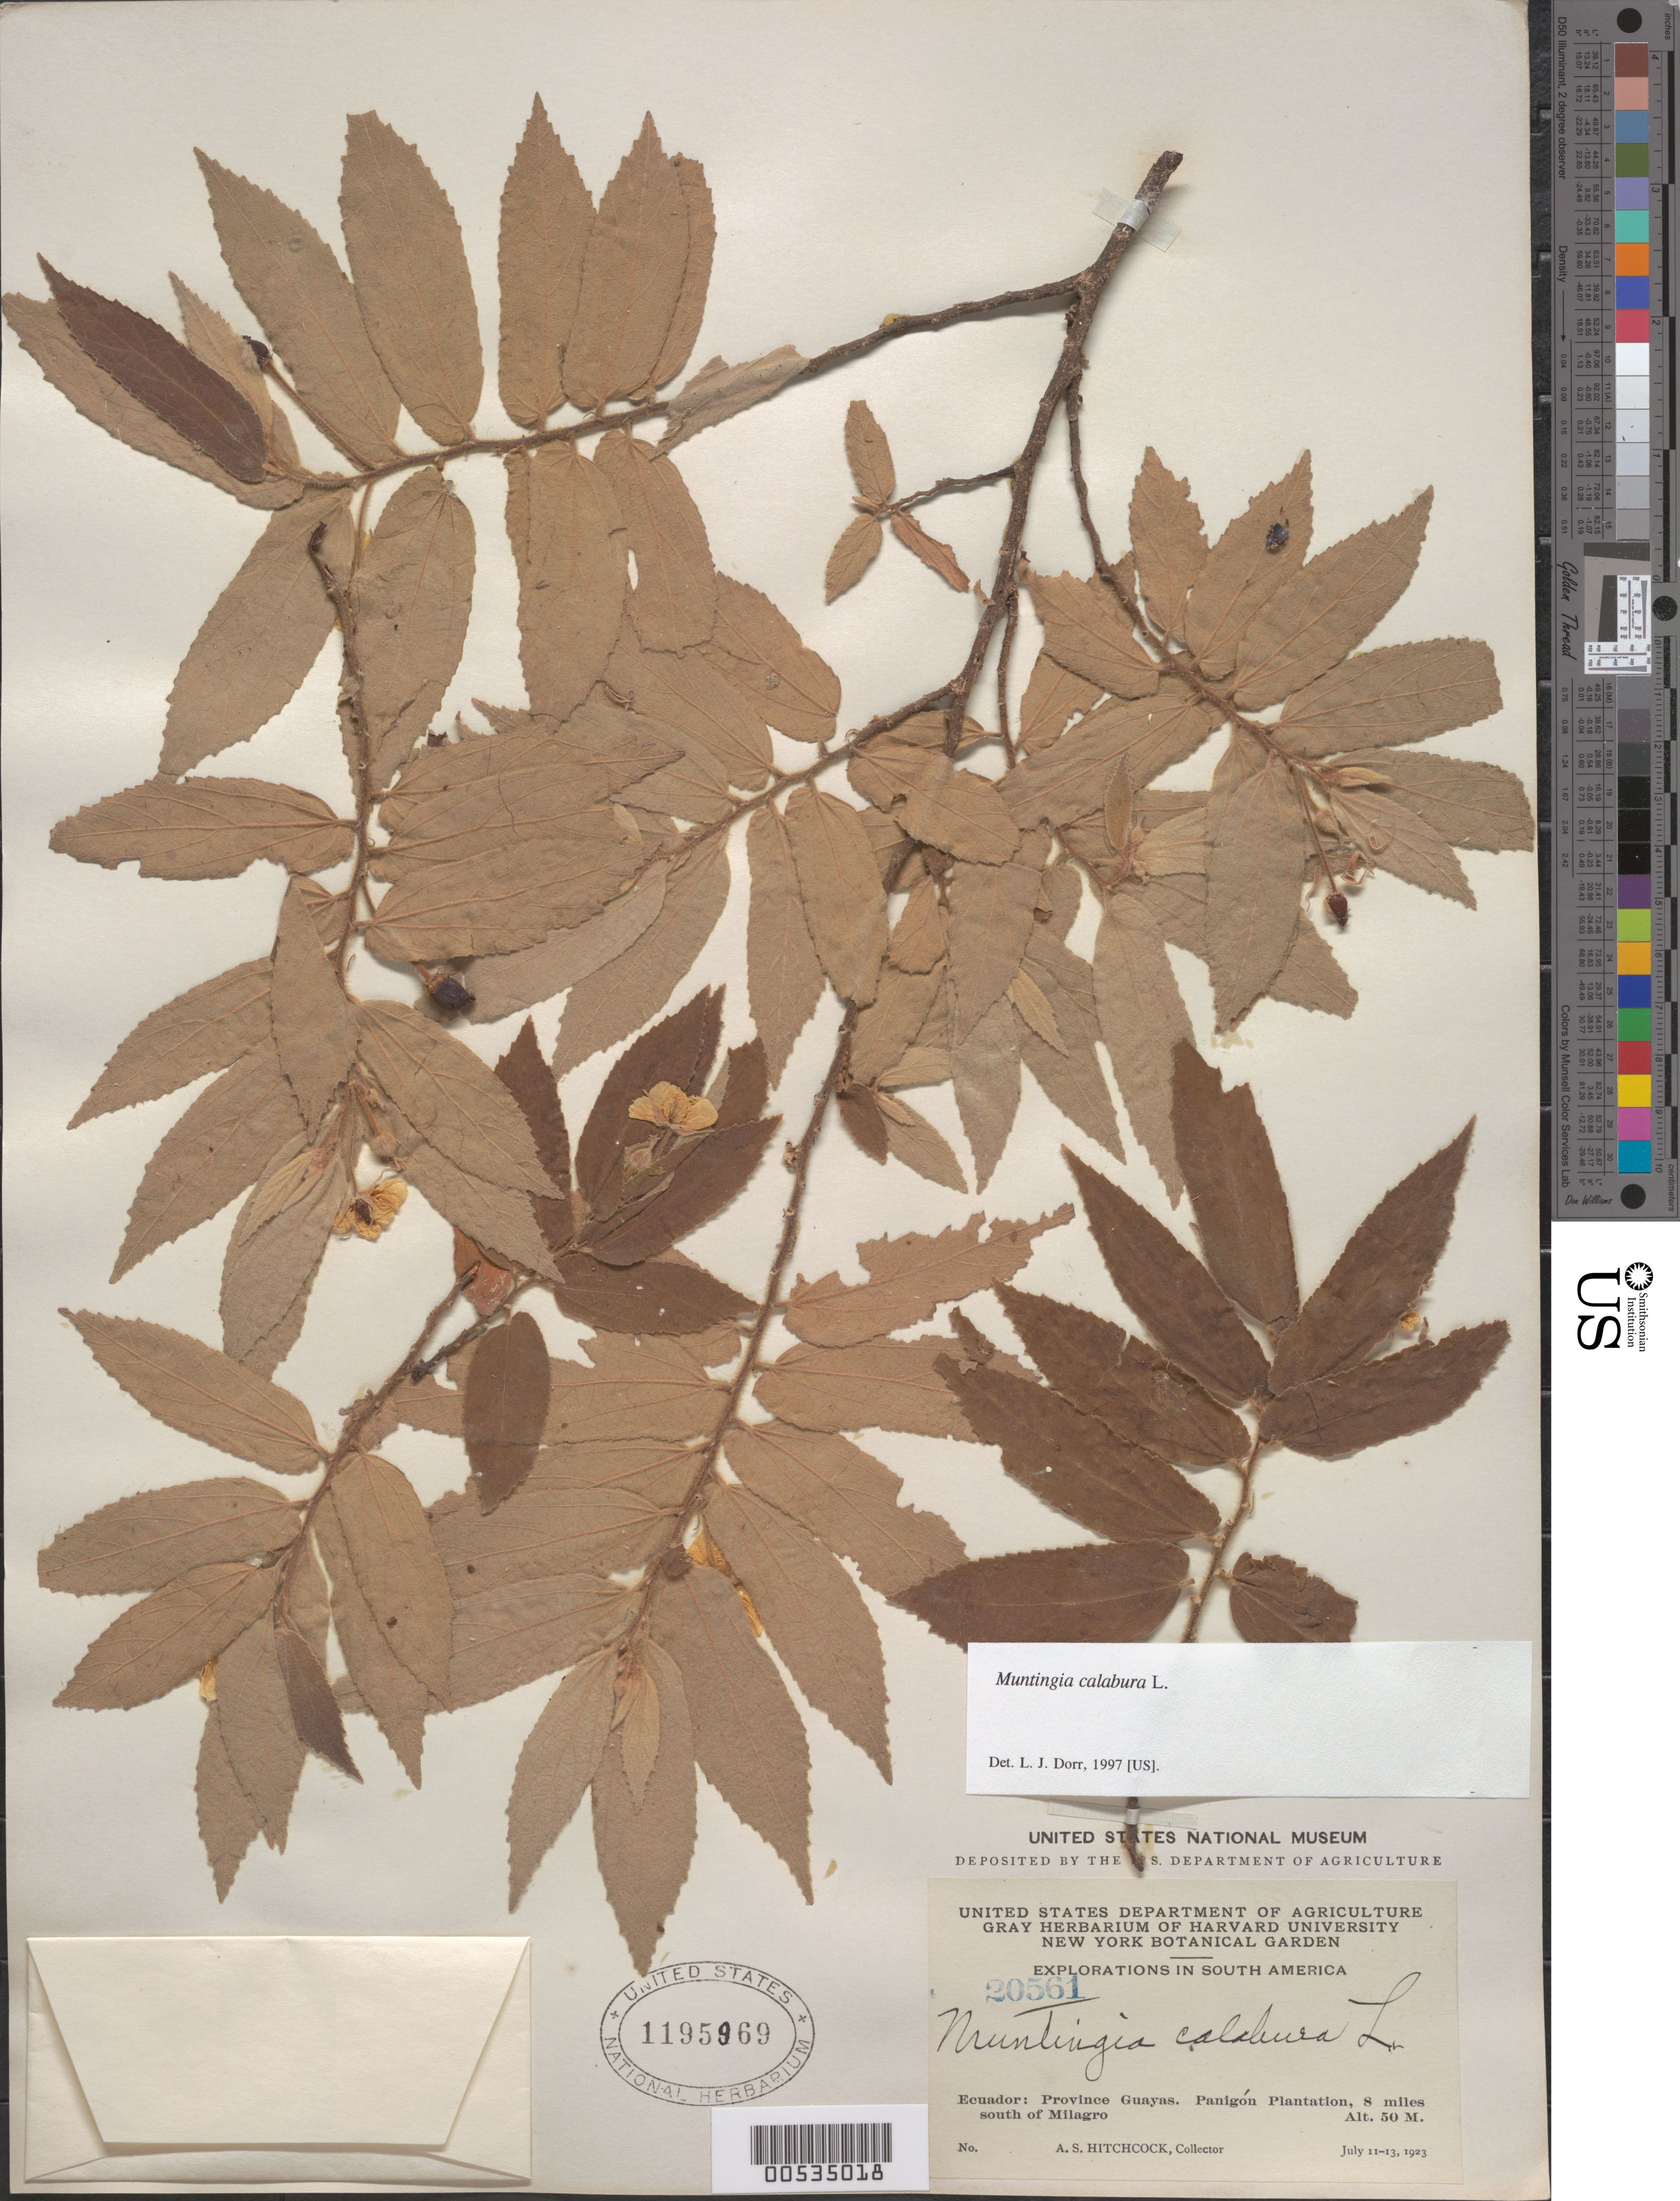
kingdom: Plantae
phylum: Tracheophyta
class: Magnoliopsida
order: Malvales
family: Muntingiaceae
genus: Muntingia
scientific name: Muntingia calabura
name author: L.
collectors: A. S. Hitchcock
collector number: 20561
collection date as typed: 11 Jul 1923 to 13 Jul 1923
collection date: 1923-07-11/1923-07-13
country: Ecuador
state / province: Guayas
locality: Panigón Plantation, 8 miles S of Milagro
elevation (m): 50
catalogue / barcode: US 1195969